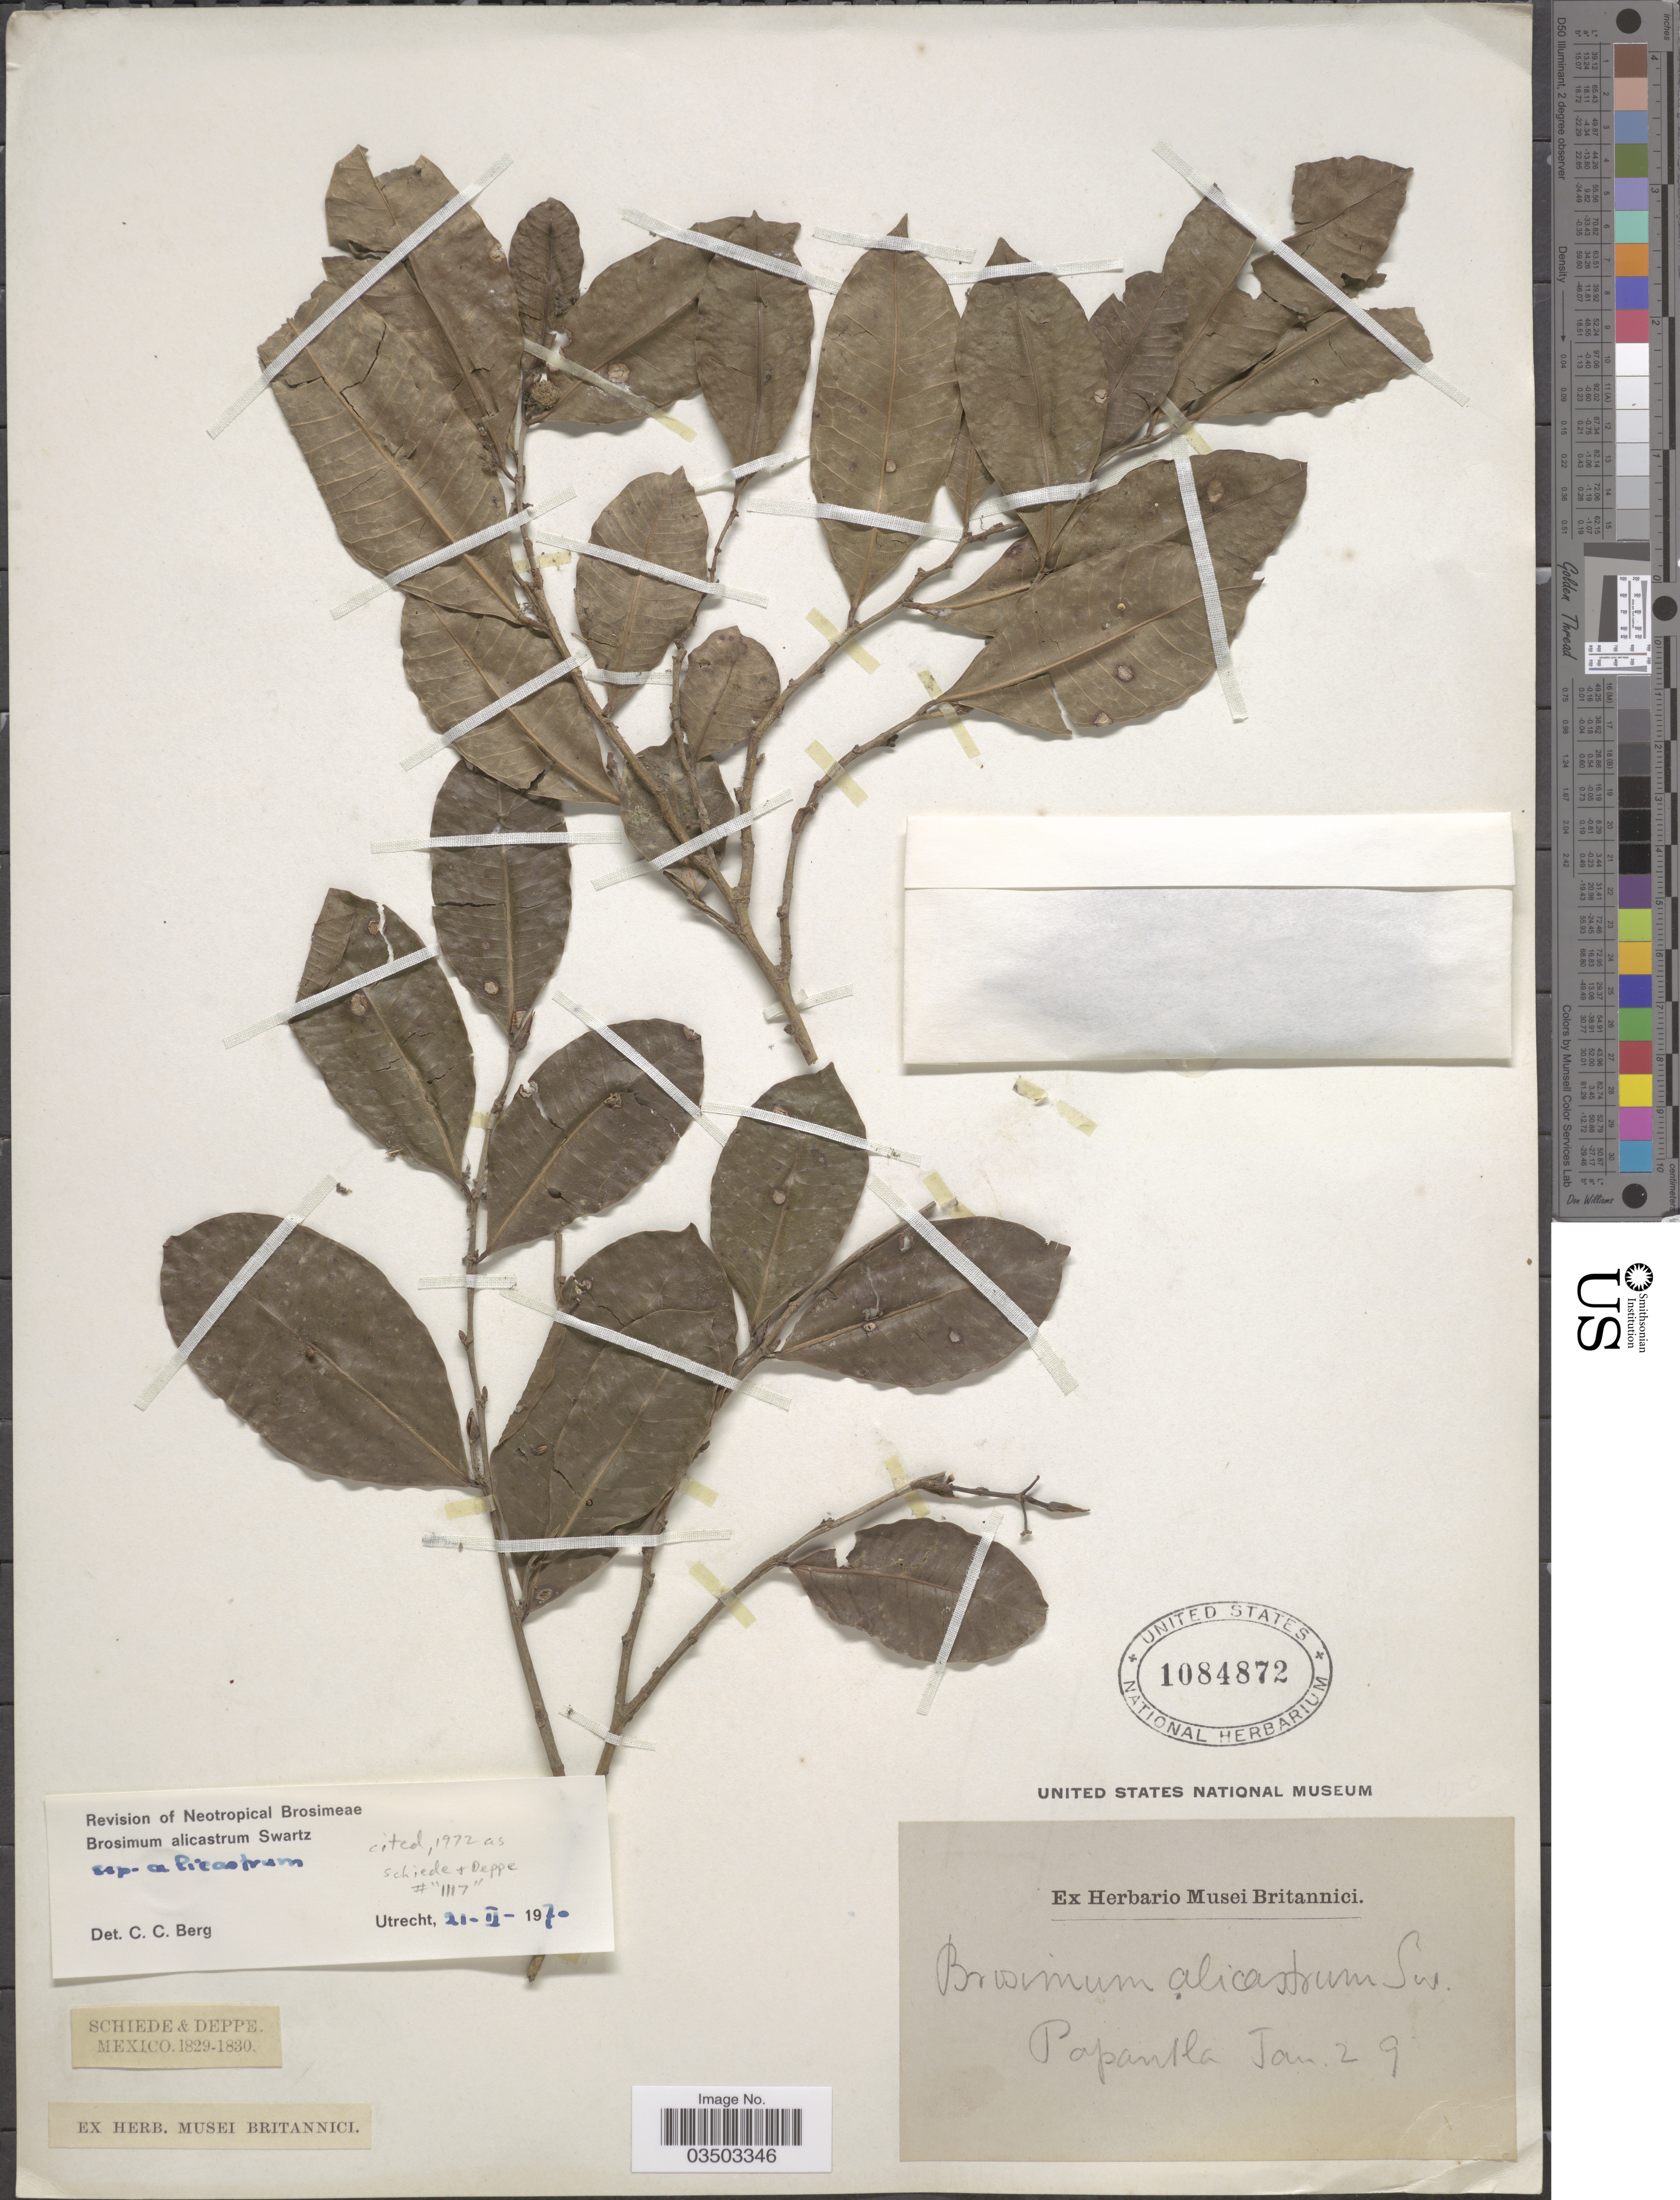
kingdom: Plantae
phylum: Tracheophyta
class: Magnoliopsida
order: Rosales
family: Moraceae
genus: Brosimum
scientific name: Brosimum alicastrum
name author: Sw.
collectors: Schiede, -- & Deppe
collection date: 1829-01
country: Mexico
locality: Papantla.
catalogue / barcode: US 1084872